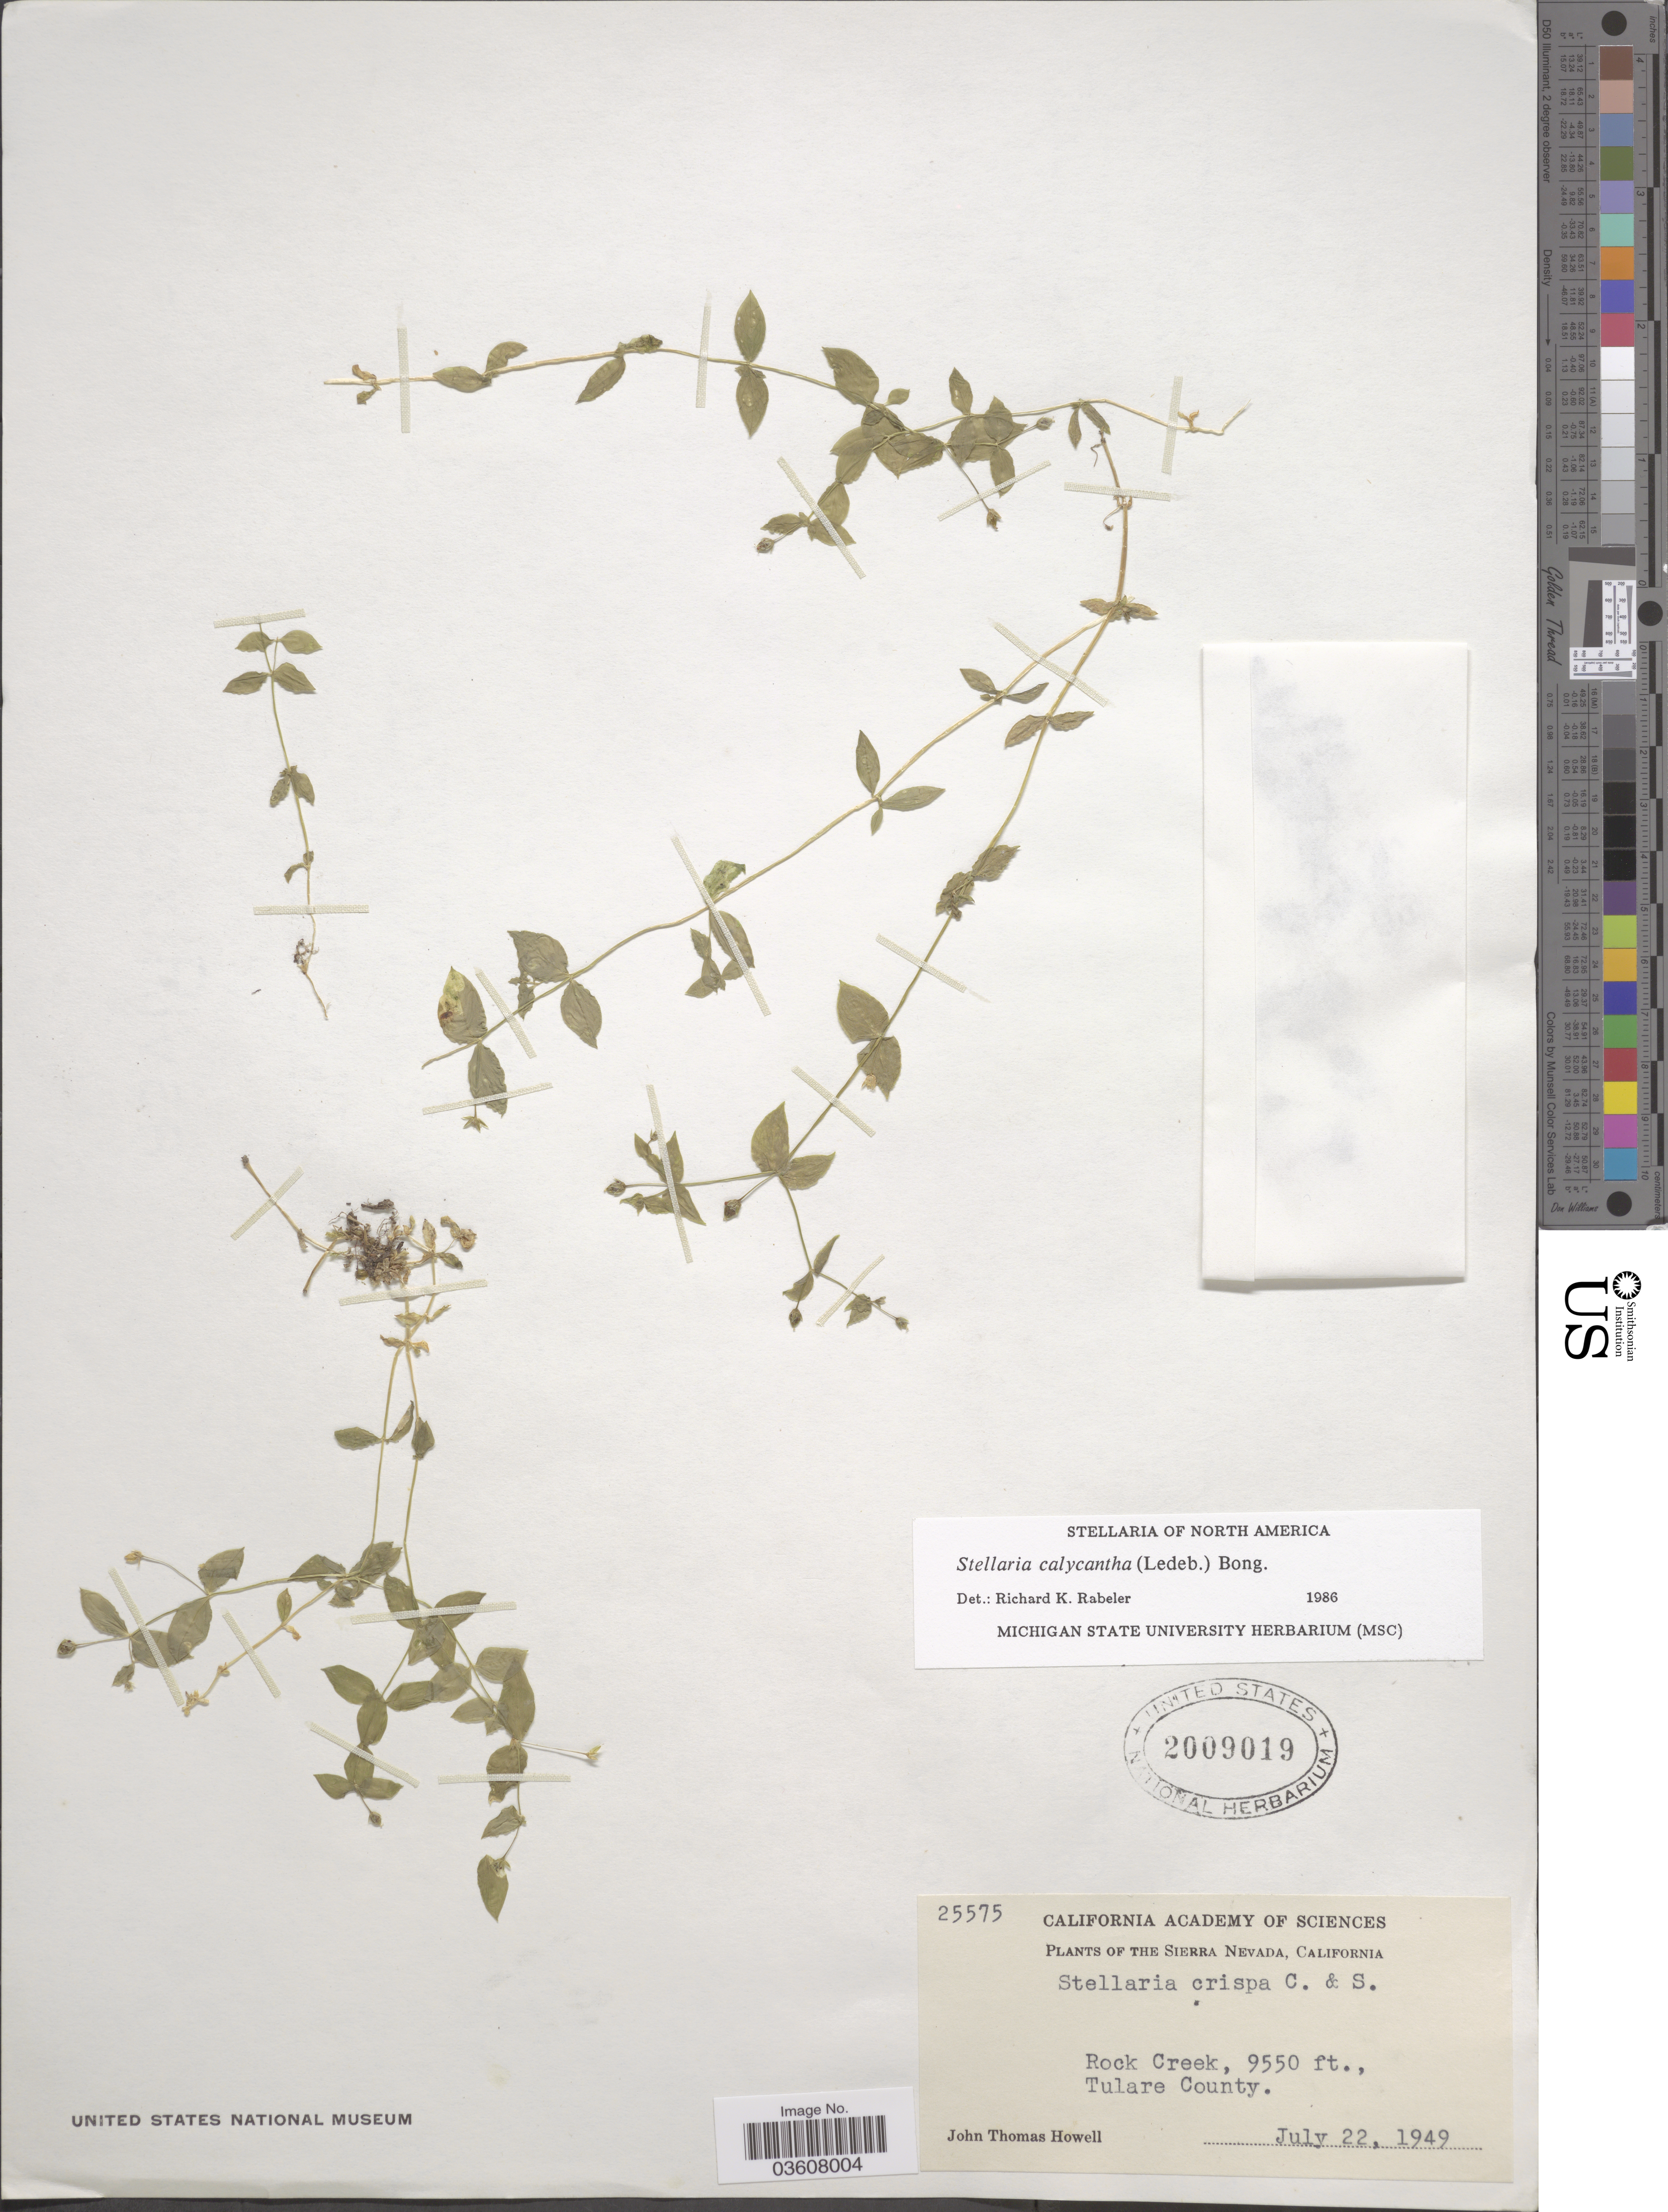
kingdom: Plantae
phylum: Tracheophyta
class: Magnoliopsida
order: Caryophyllales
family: Caryophyllaceae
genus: Stellaria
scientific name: Stellaria calycantha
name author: (Ledeb.) Bong.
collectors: J. T. Howell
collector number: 25575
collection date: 1949-07-22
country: United States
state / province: California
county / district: Tulare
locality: The Sierra Nevada. Rock Creek, Tulare County.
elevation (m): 2911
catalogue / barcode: US 2009019